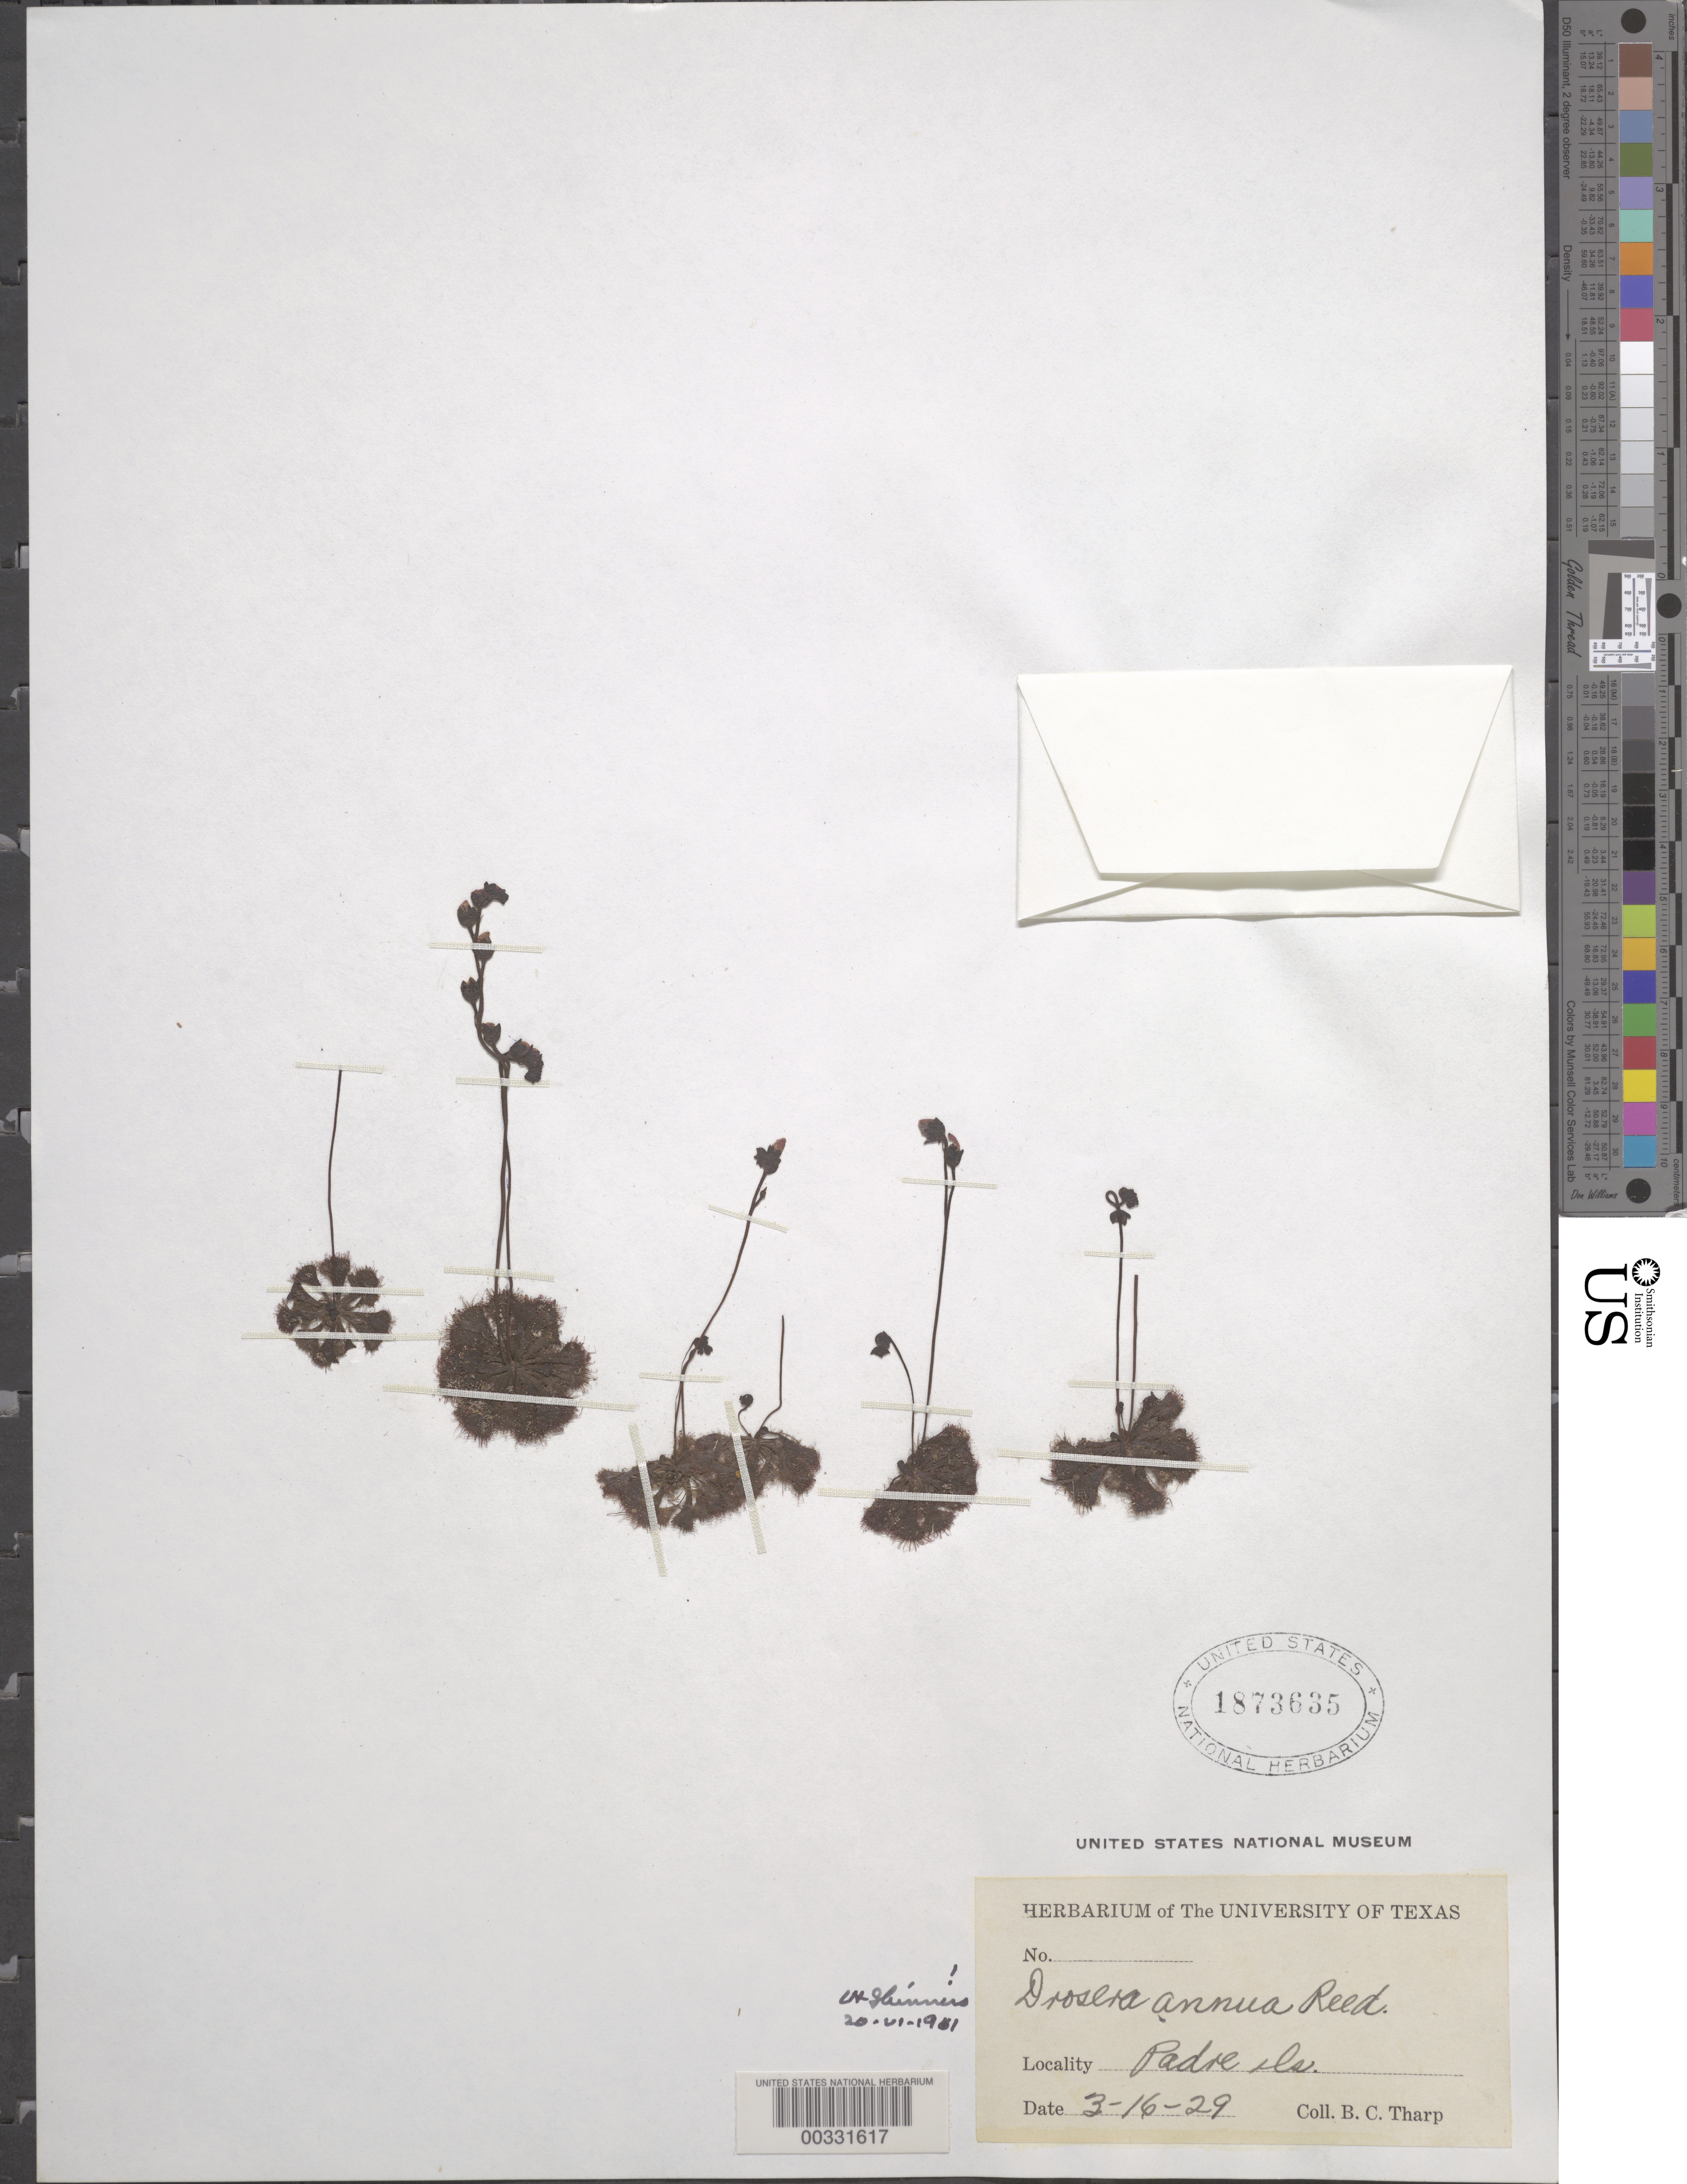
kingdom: Plantae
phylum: Tracheophyta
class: Magnoliopsida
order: Caryophyllales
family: Droseraceae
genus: Drosera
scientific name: Drosera annua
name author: E.L. Reed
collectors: B. C. Tharp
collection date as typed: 16 Mar 1929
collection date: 1929-03-16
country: United States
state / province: Texas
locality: Padre island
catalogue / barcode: US 1873635